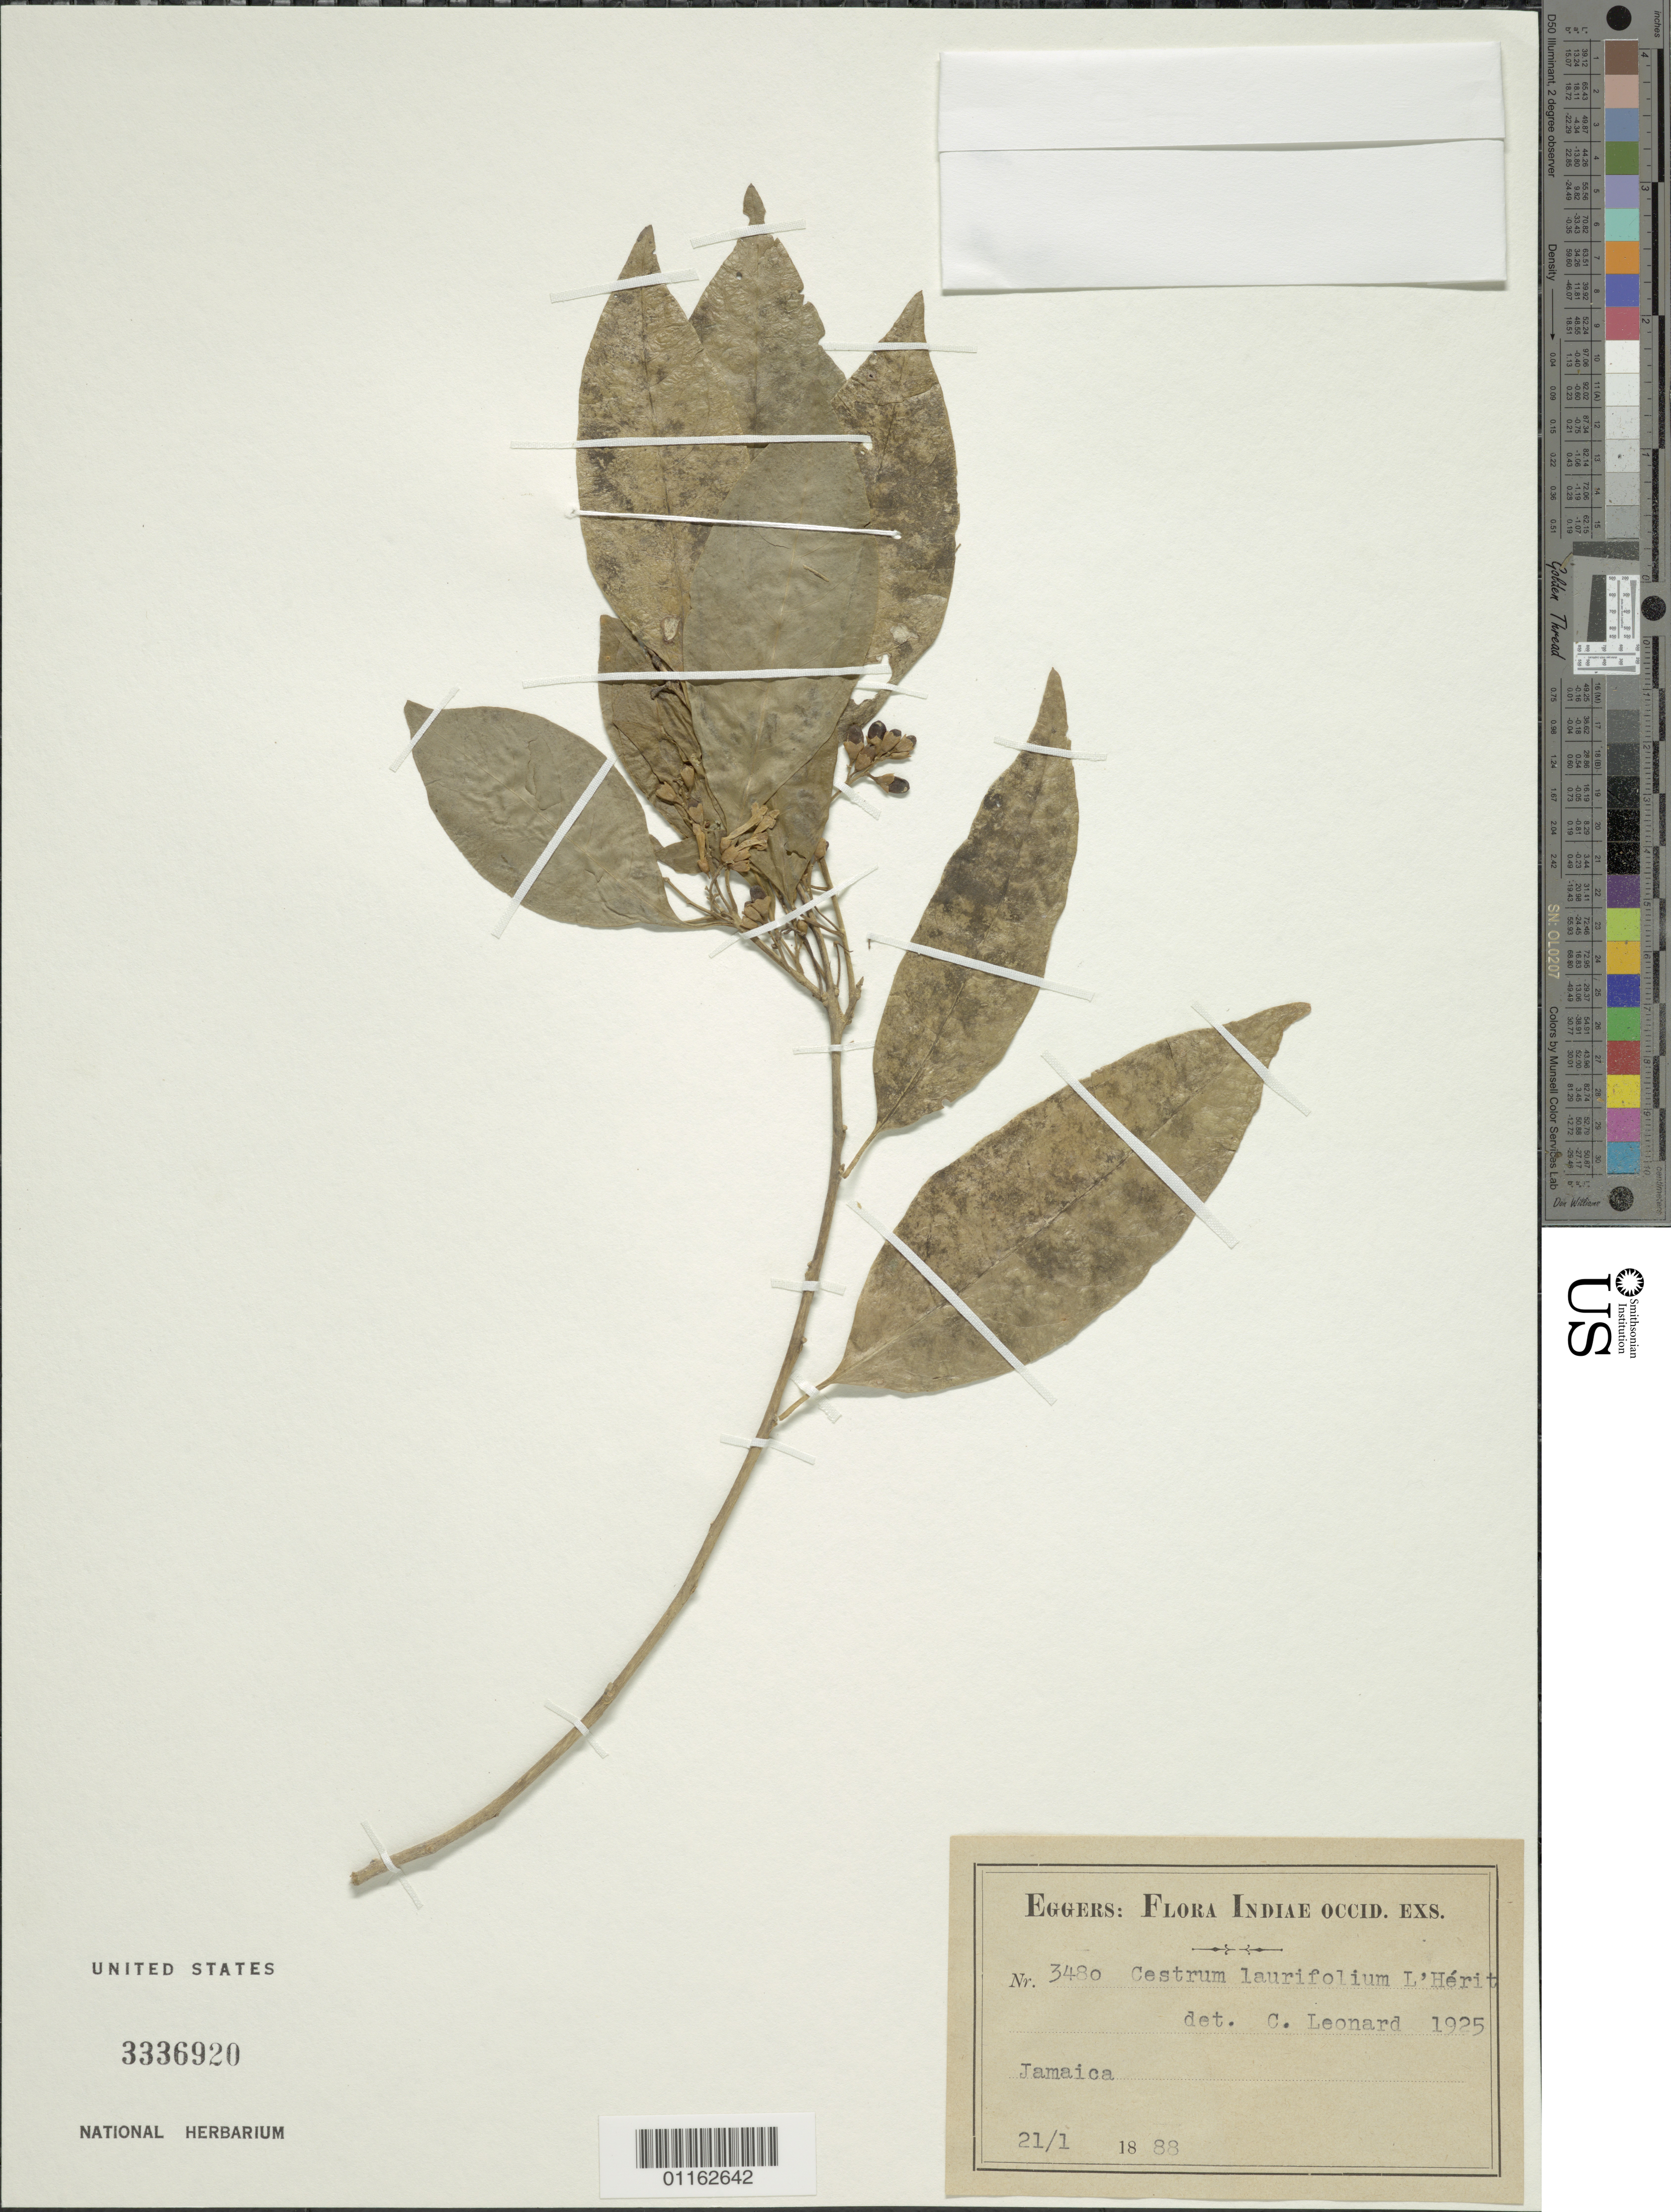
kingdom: Plantae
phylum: Tracheophyta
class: Magnoliopsida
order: Solanales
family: Solanaceae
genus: Cestrum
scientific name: Cestrum laurifolium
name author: L'Hér.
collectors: -. Eggers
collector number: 3480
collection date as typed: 21 Jan 1888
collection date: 1888-01-21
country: Jamaica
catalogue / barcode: US 3336920